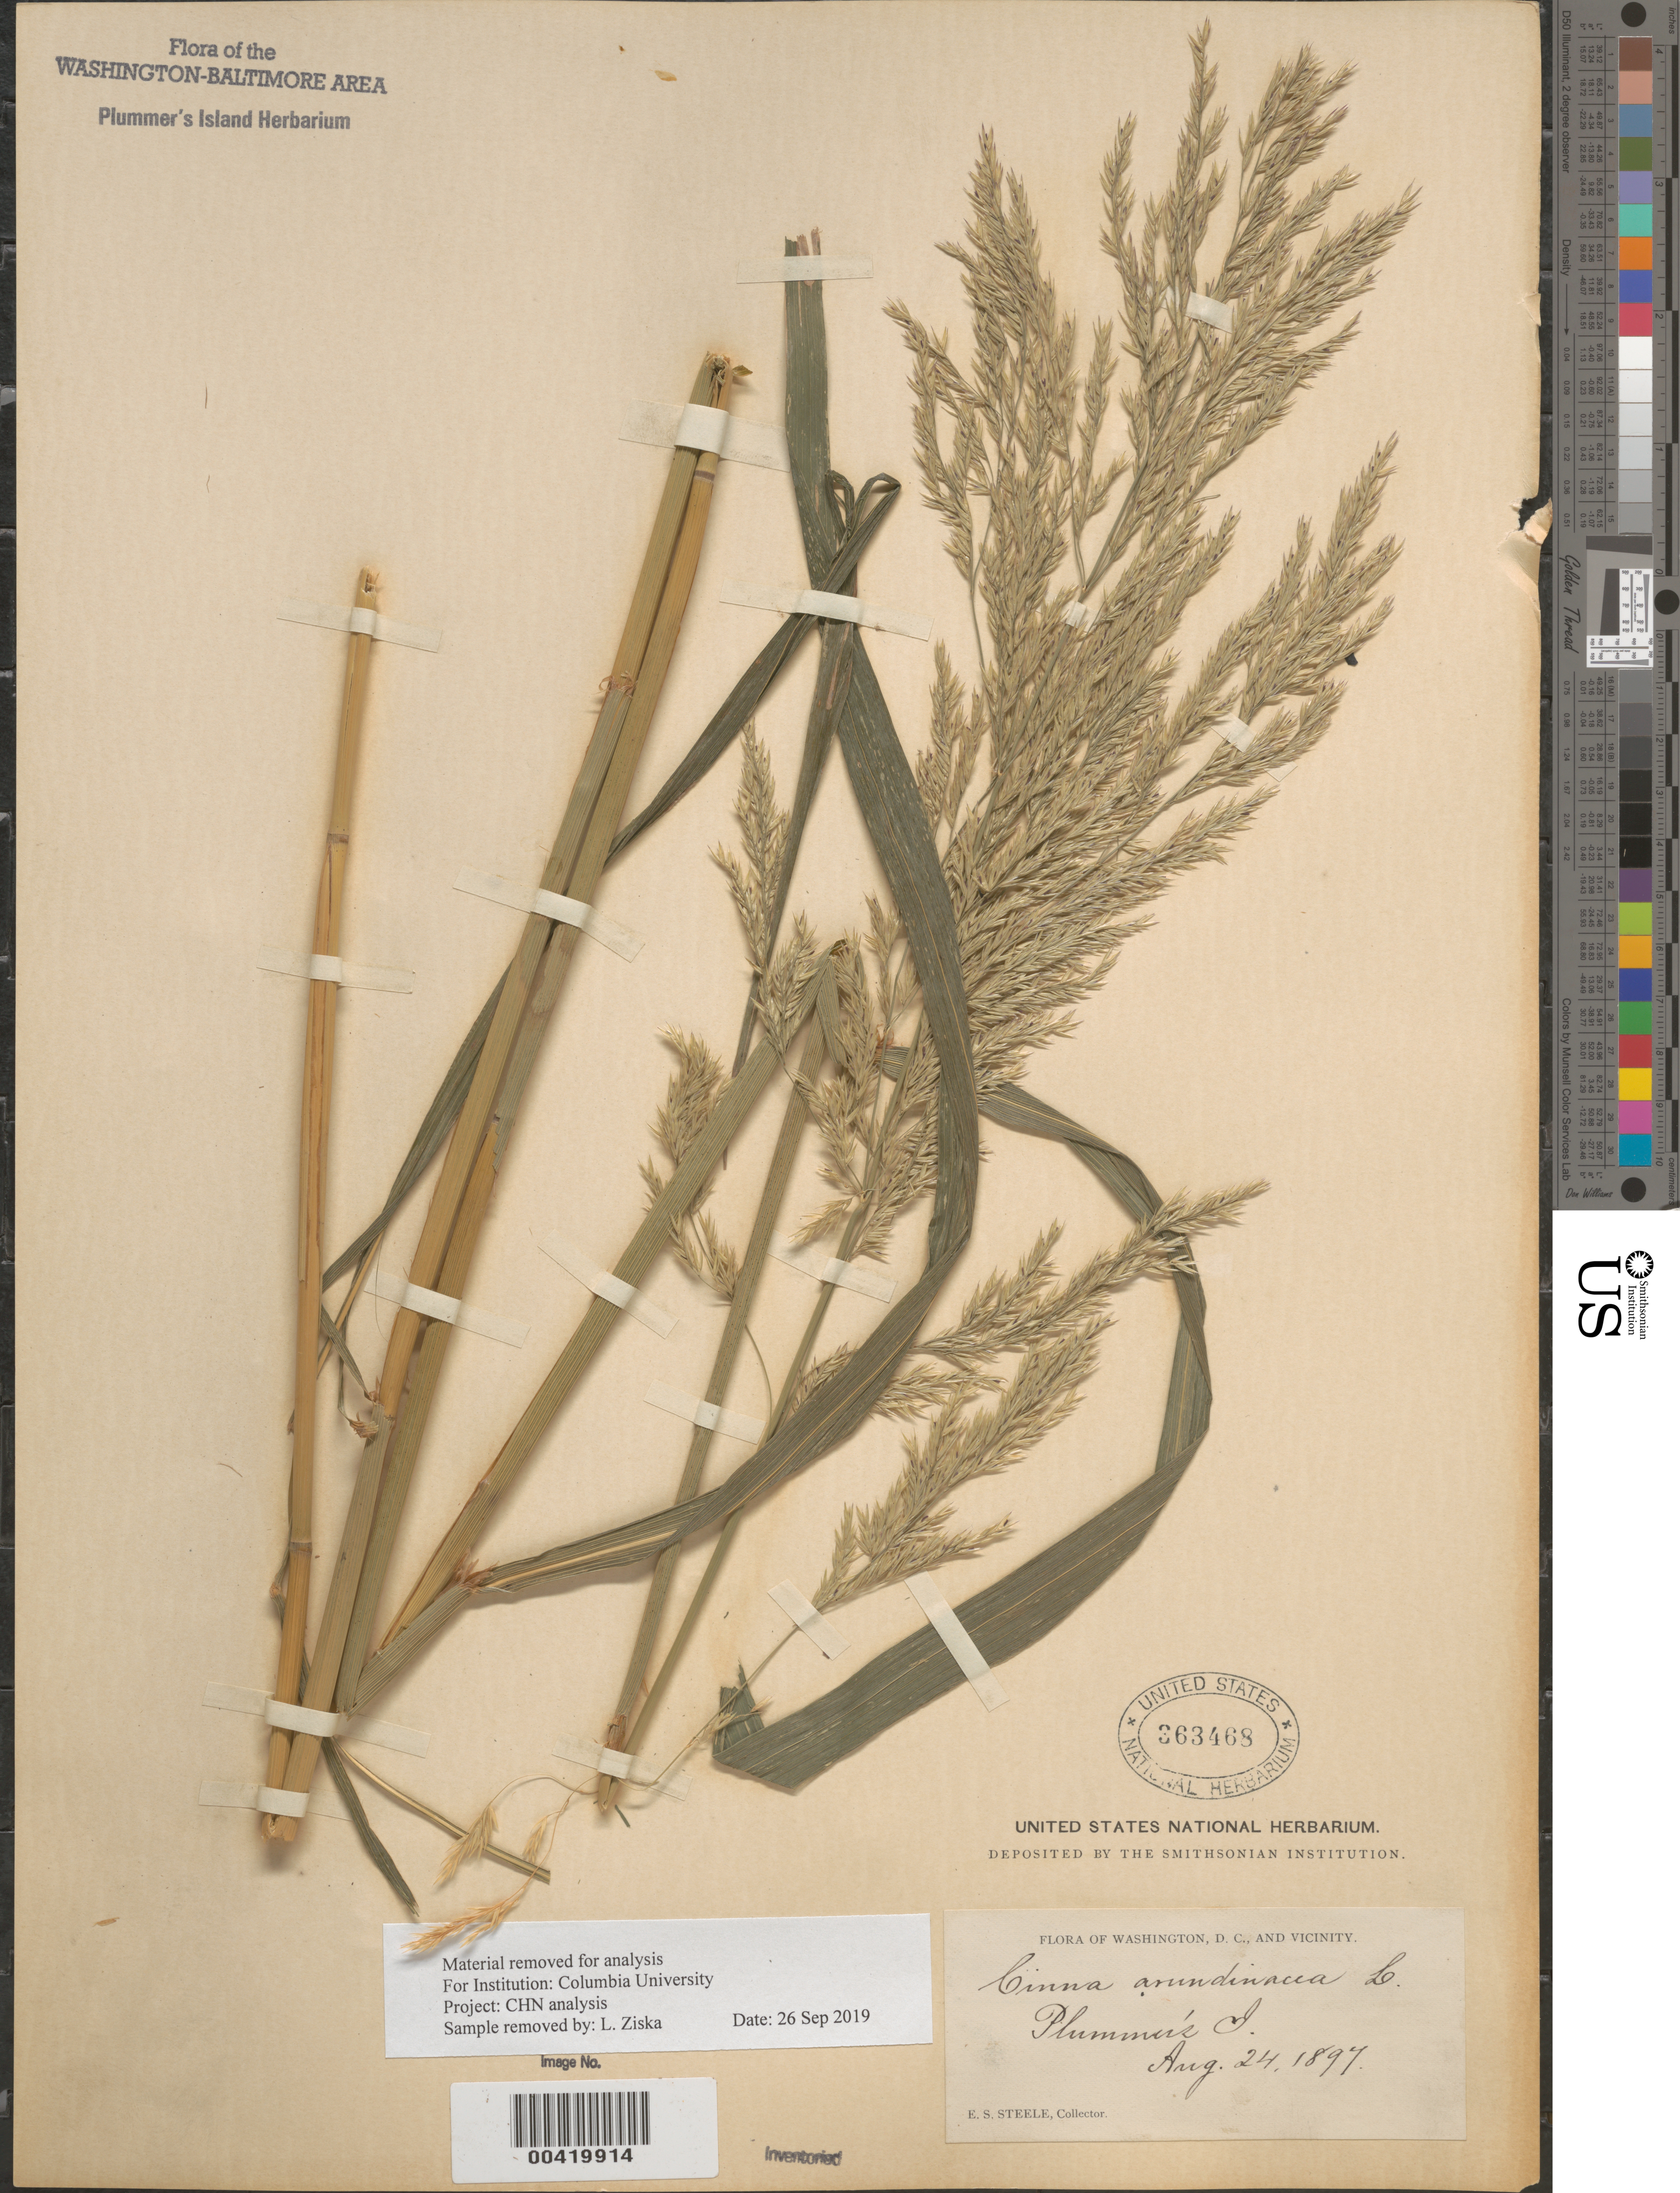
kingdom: Plantae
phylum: Tracheophyta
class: Liliopsida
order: Poales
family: Poaceae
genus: Cinna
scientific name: Cinna arundinacea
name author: L.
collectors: E. Steele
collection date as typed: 24 Aug 1897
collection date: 1897-08-24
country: United States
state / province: Maryland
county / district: Montgomery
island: Plummers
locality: Plummer's Island C. & O. Canal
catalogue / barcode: US 363468